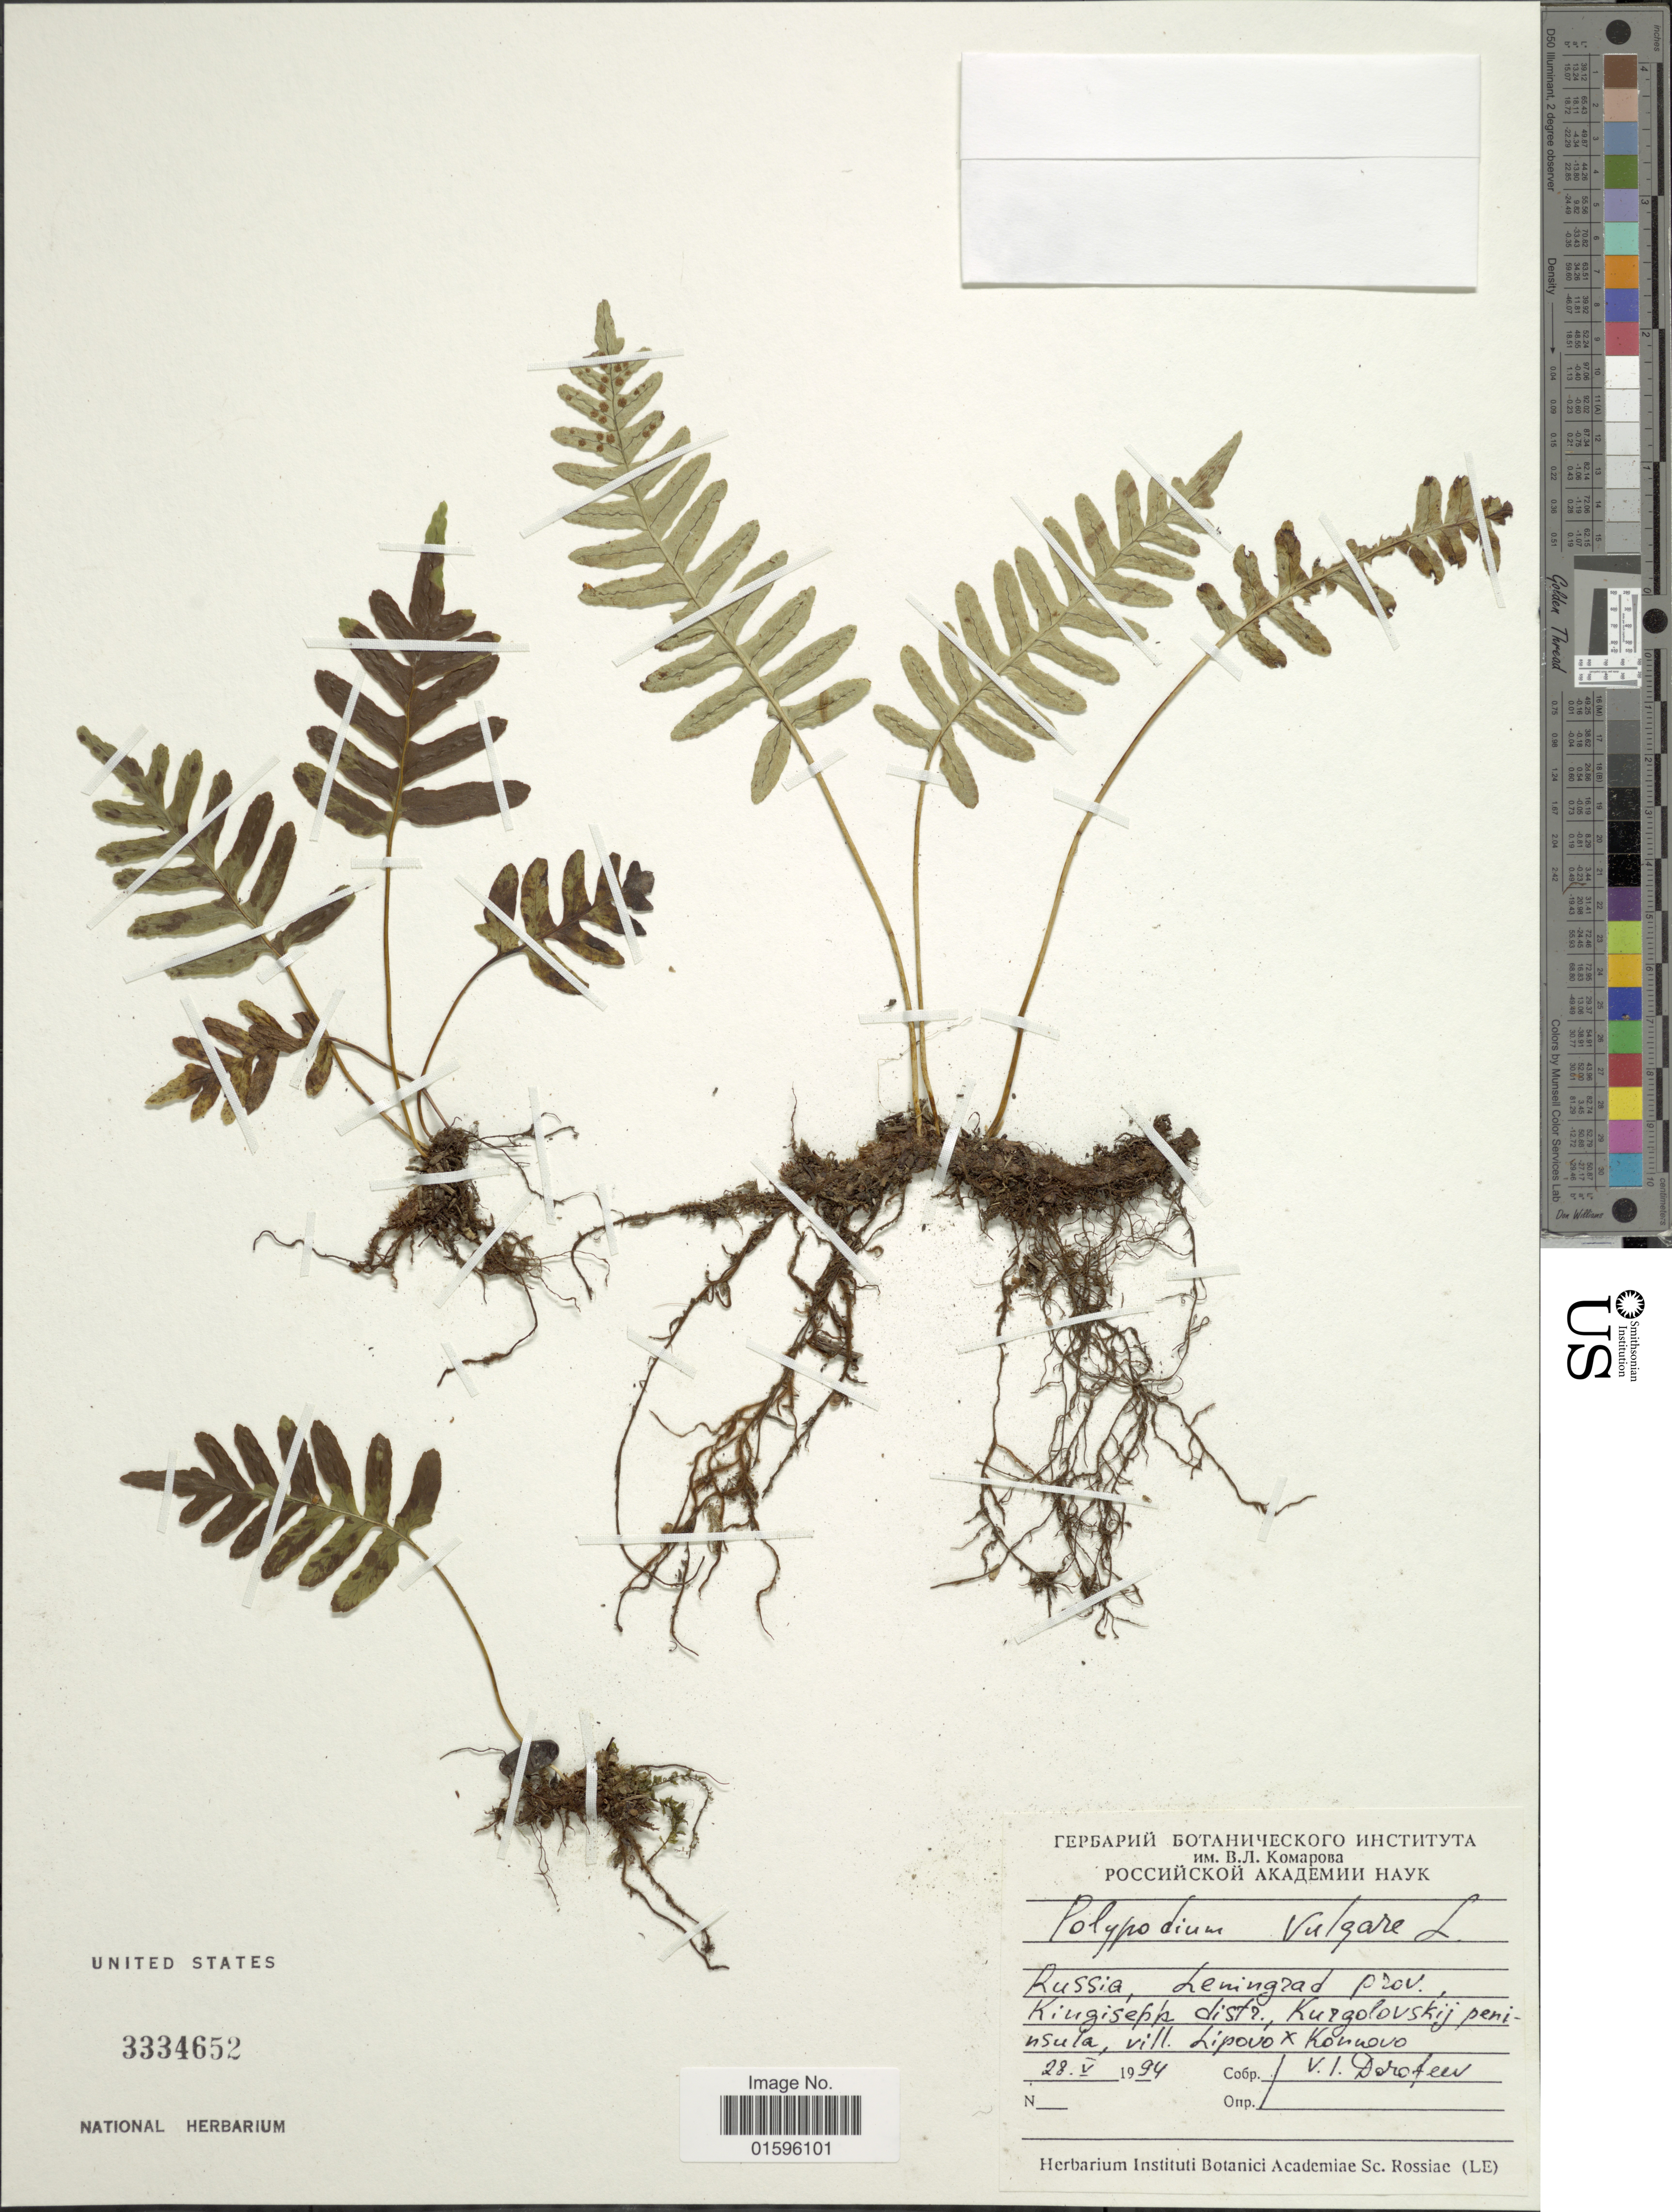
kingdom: Plantae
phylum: Tracheophyta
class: Polypodiopsida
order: Polypodiales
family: Polypodiaceae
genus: Polypodium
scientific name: Polypodium vulgare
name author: L.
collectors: V. Dorofeev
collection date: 1994-05-28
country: Russian Federation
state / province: Leningrad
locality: Kingiseph distr., Kurgolovskij peninsula, vill. Lipovo and Konnovo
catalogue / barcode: US 3334652